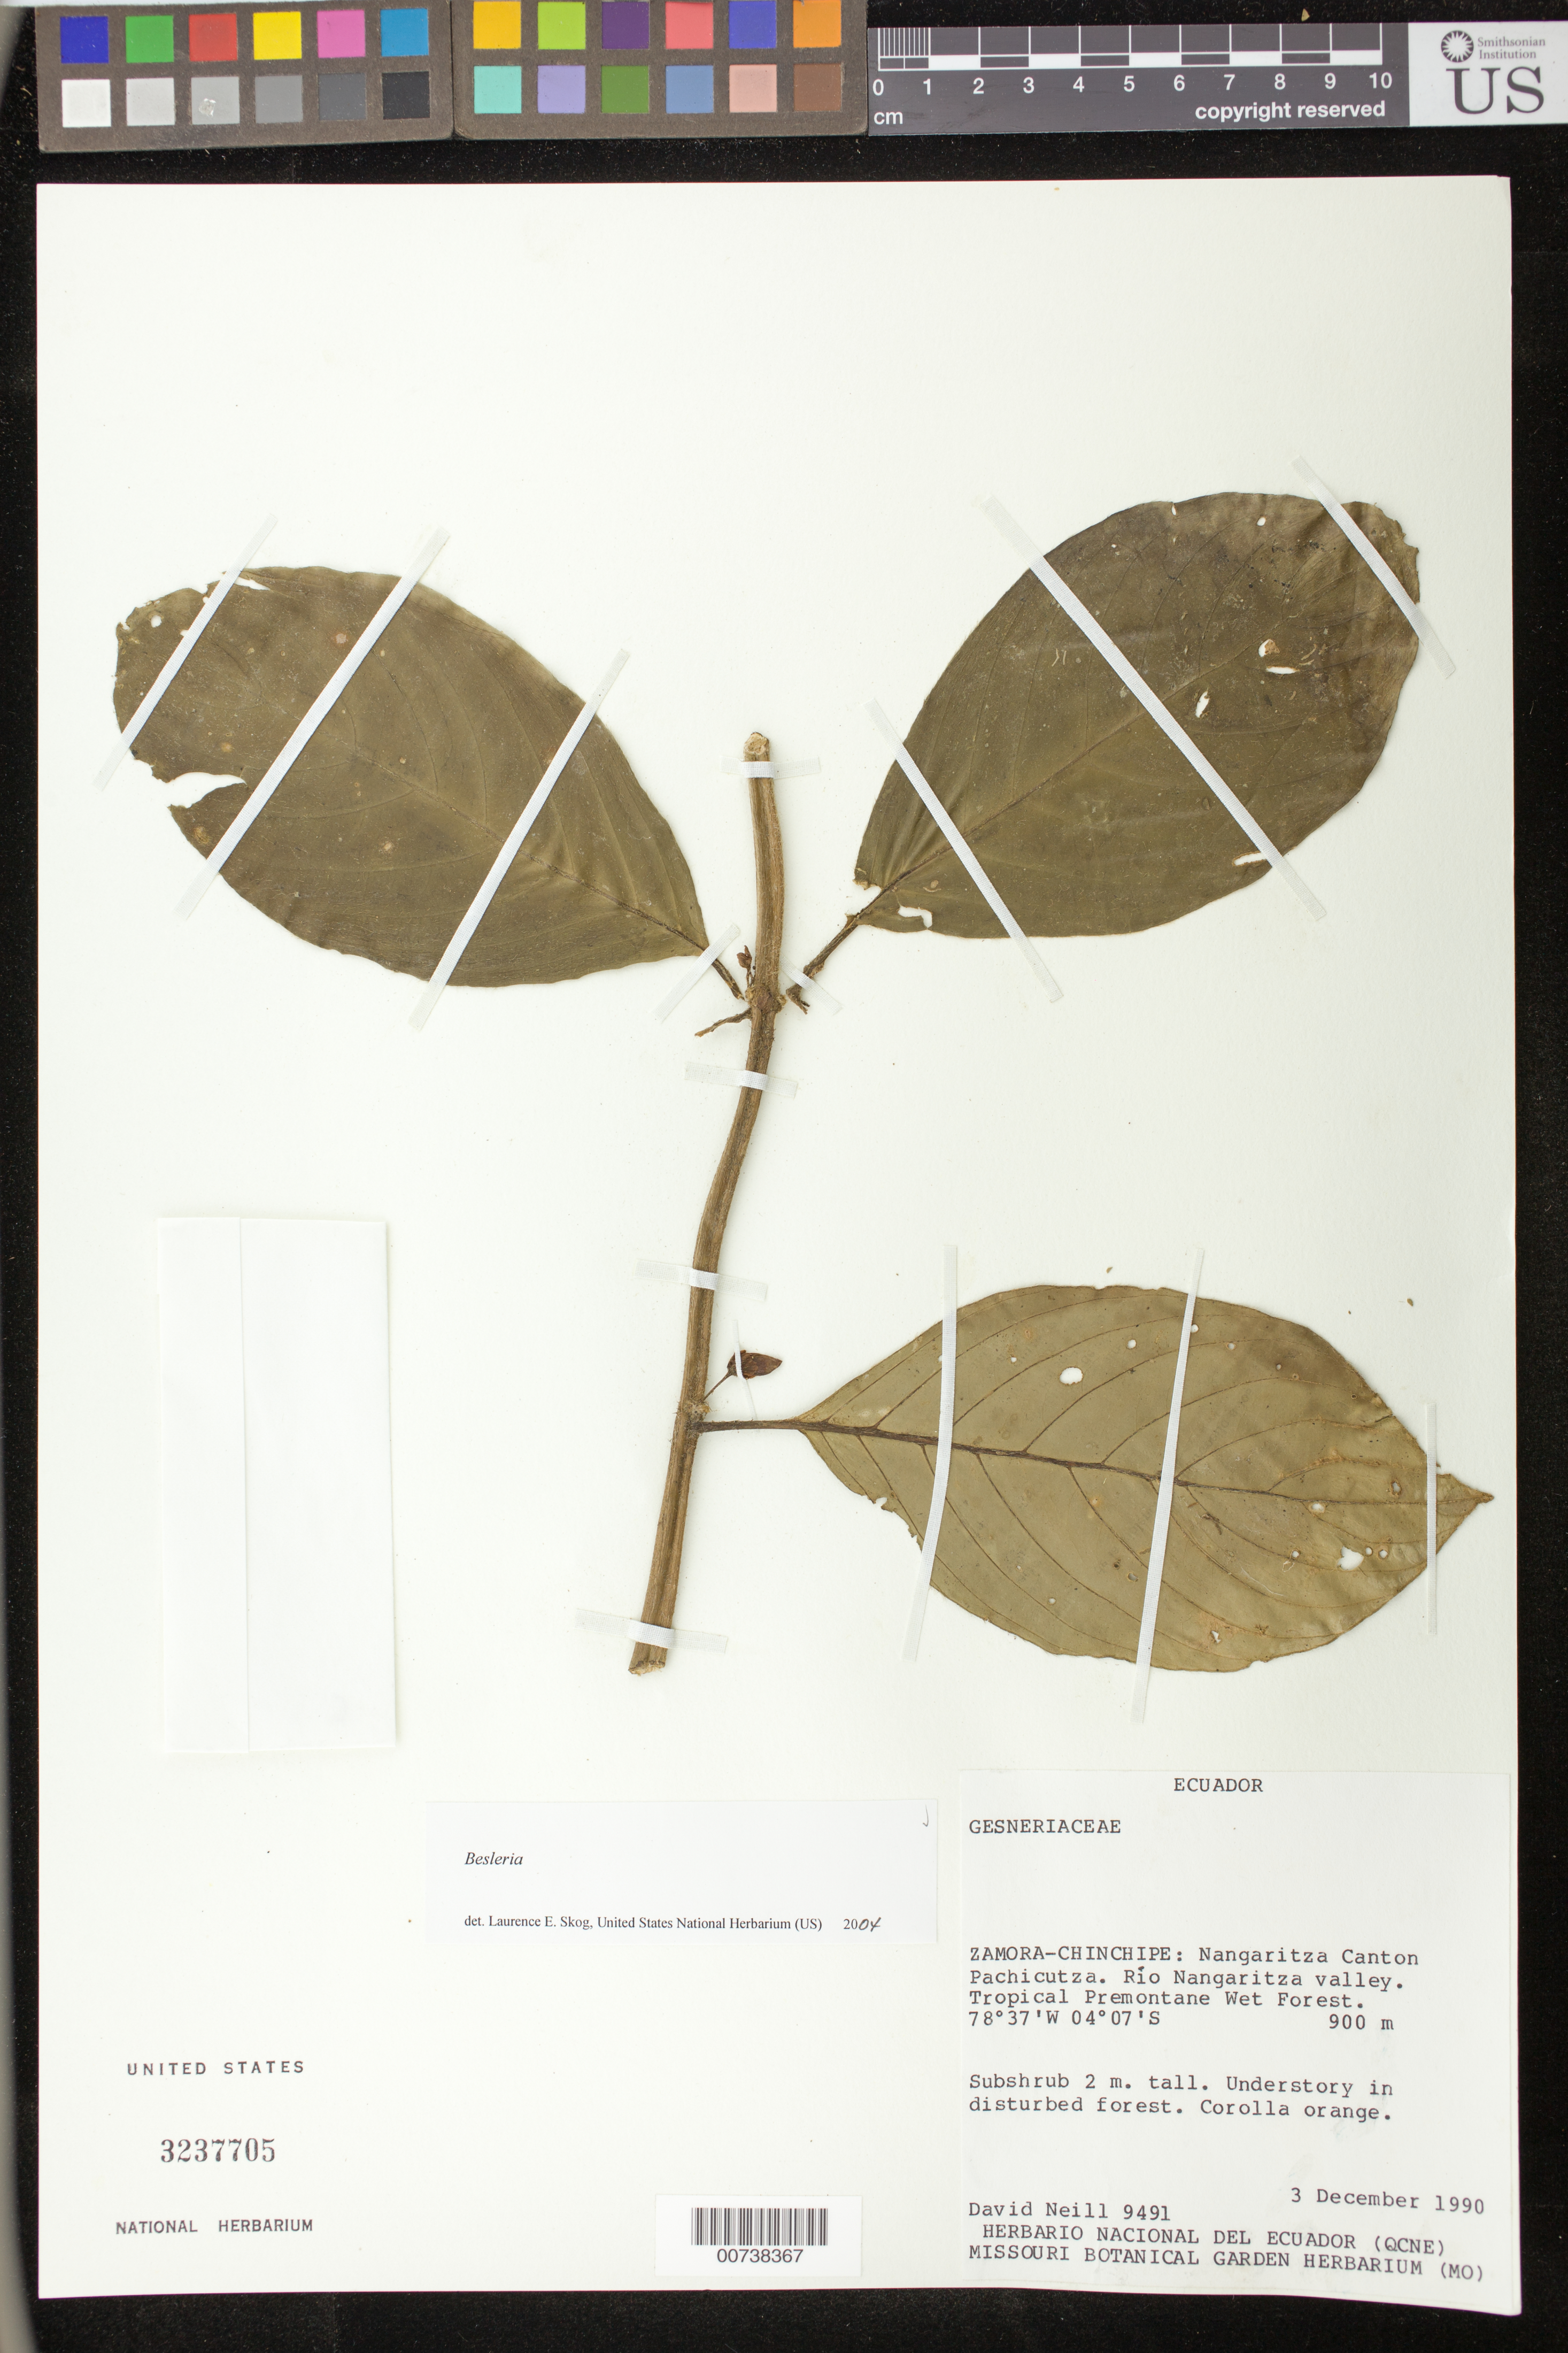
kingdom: Plantae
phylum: Tracheophyta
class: Magnoliopsida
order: Lamiales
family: Gesneriaceae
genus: Besleria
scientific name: Besleria sp.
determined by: Skog, Laurence E.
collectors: D. A. Neill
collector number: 9491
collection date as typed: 03 Dec 1990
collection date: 1990-12-03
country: Ecuador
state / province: Zamora-Chinchipe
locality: Zamora-Chinchipe: Nangaritza Canton. Pachicutza. Río Nangaritza valley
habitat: Tropical premontane wet forest; understory in disturbed forest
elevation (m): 900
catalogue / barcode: US 3237705